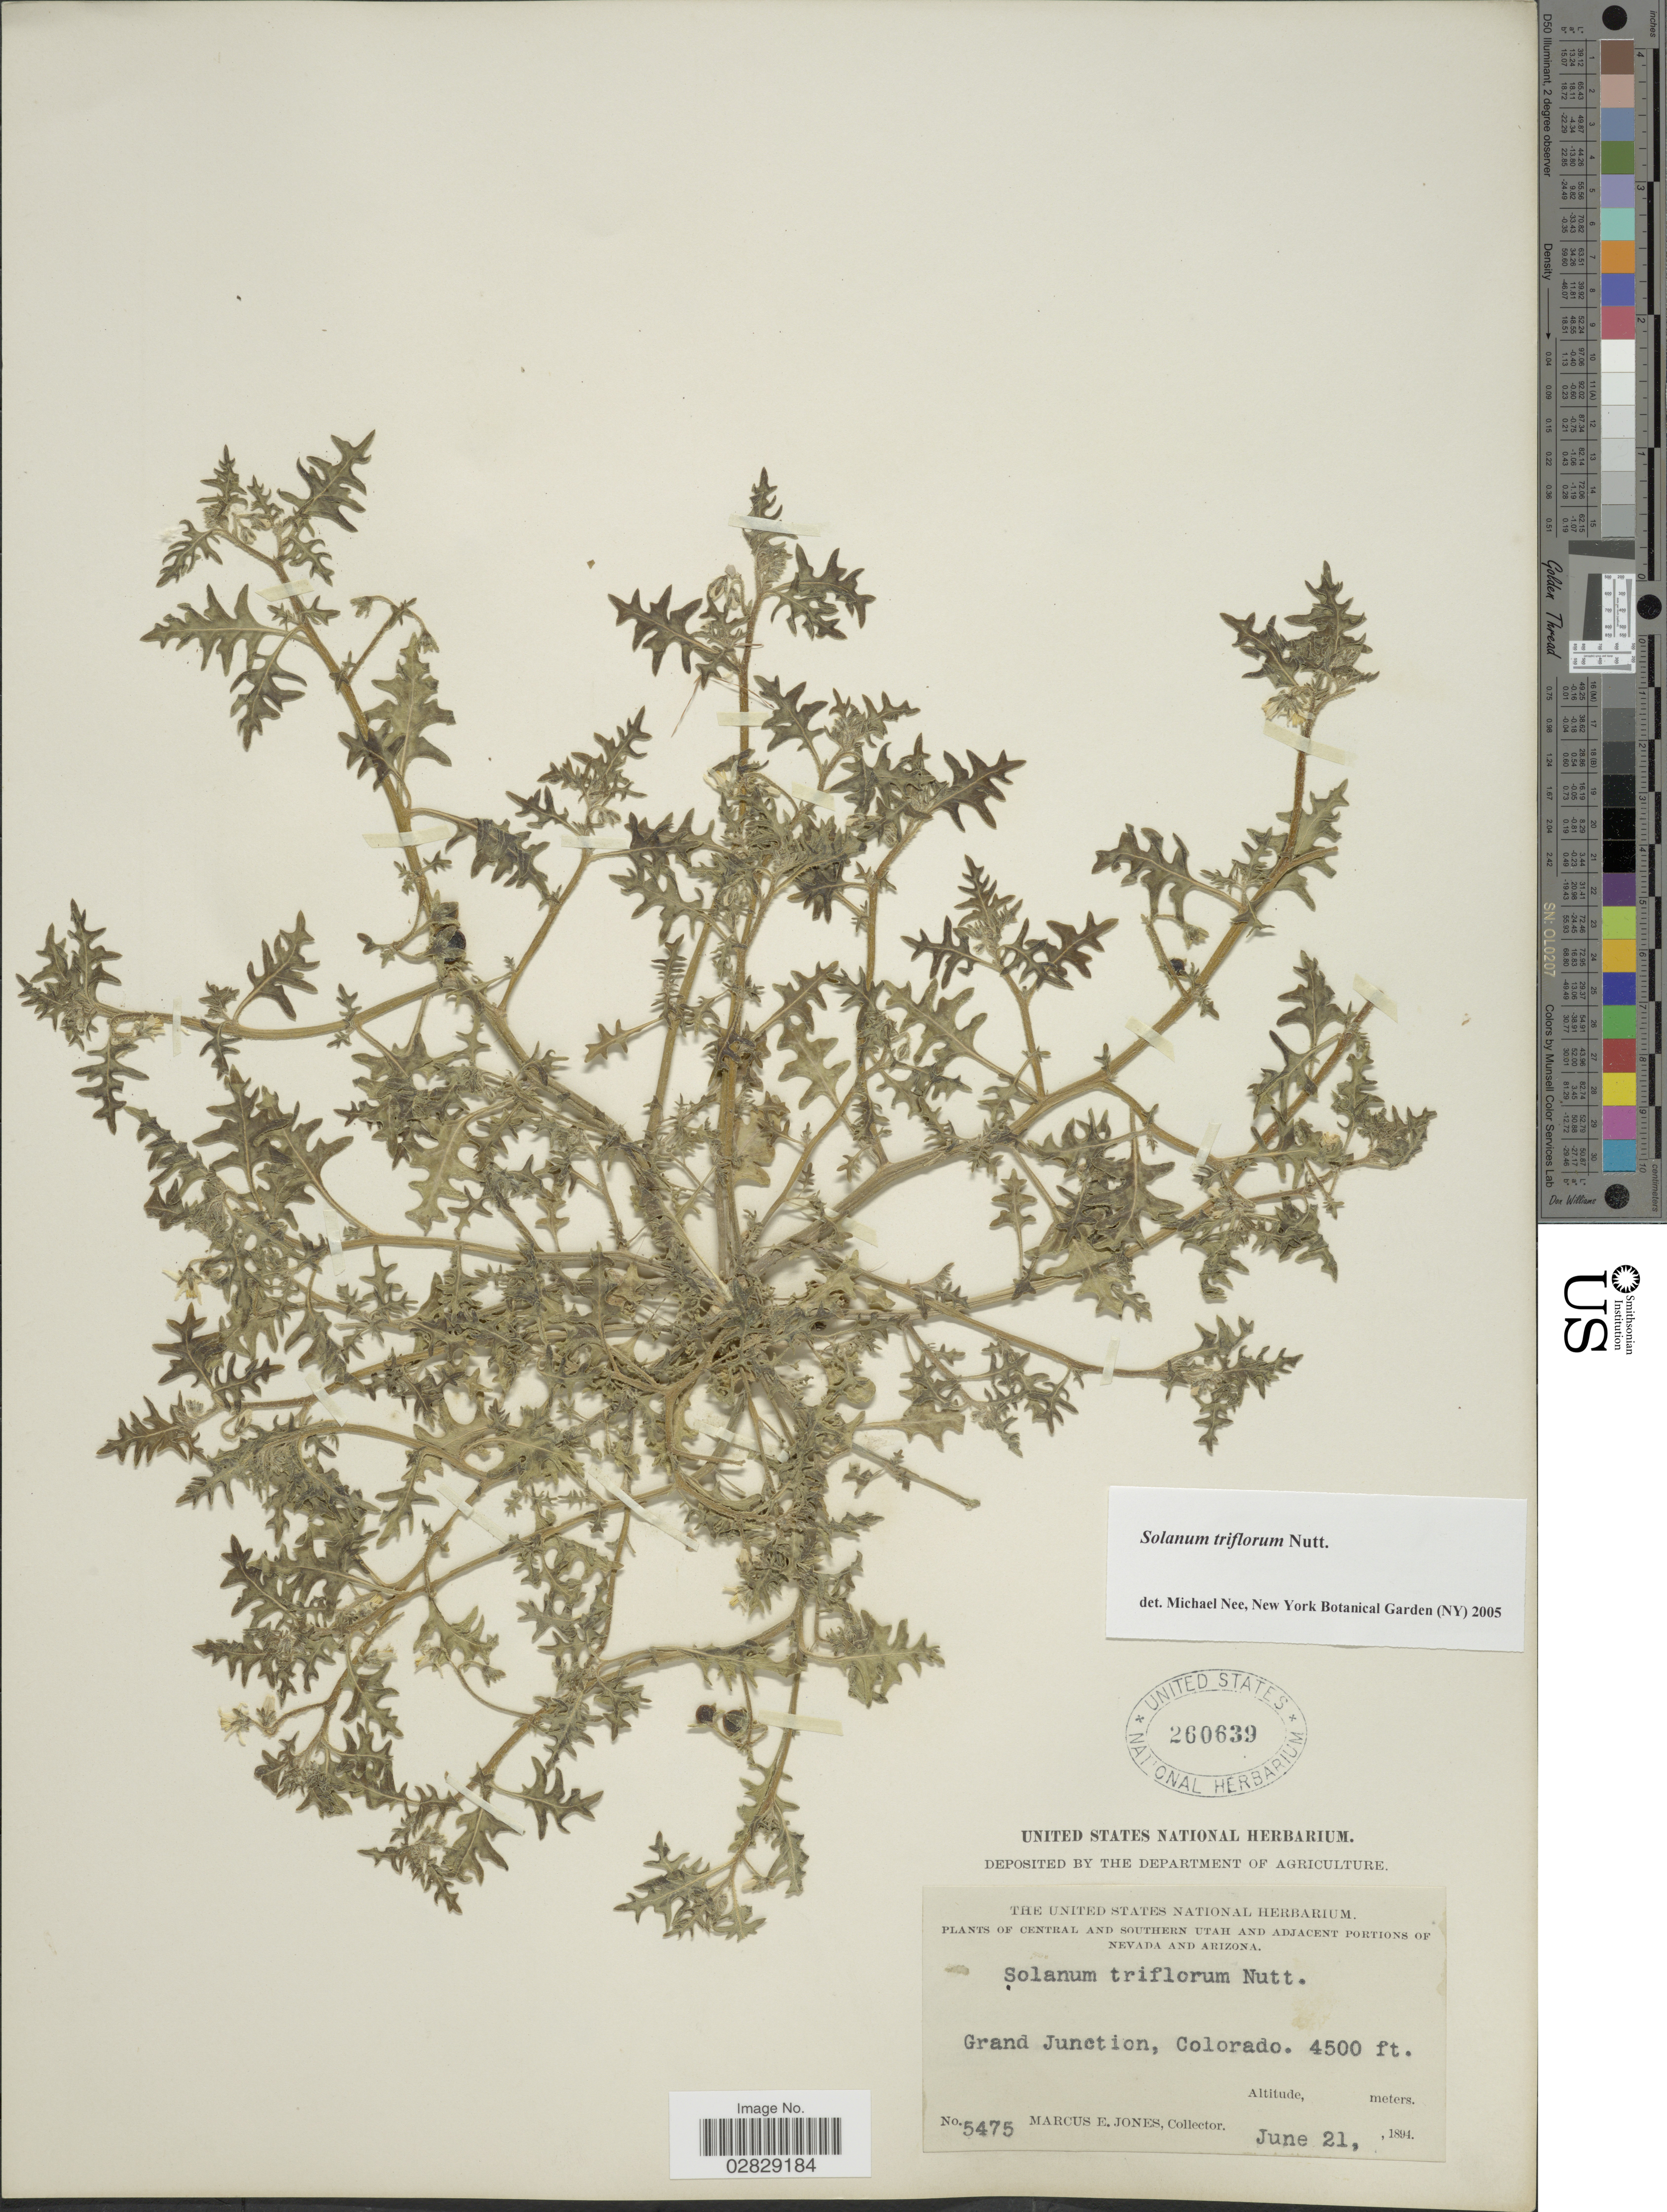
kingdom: Plantae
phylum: Tracheophyta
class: Magnoliopsida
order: Solanales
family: Solanaceae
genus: Solanum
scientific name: Solanum triflorum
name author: Nutt.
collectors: M. E. Jones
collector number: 5475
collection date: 1894-06-21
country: United States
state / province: Colorado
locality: Grand Junction.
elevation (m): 1372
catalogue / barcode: US 260639